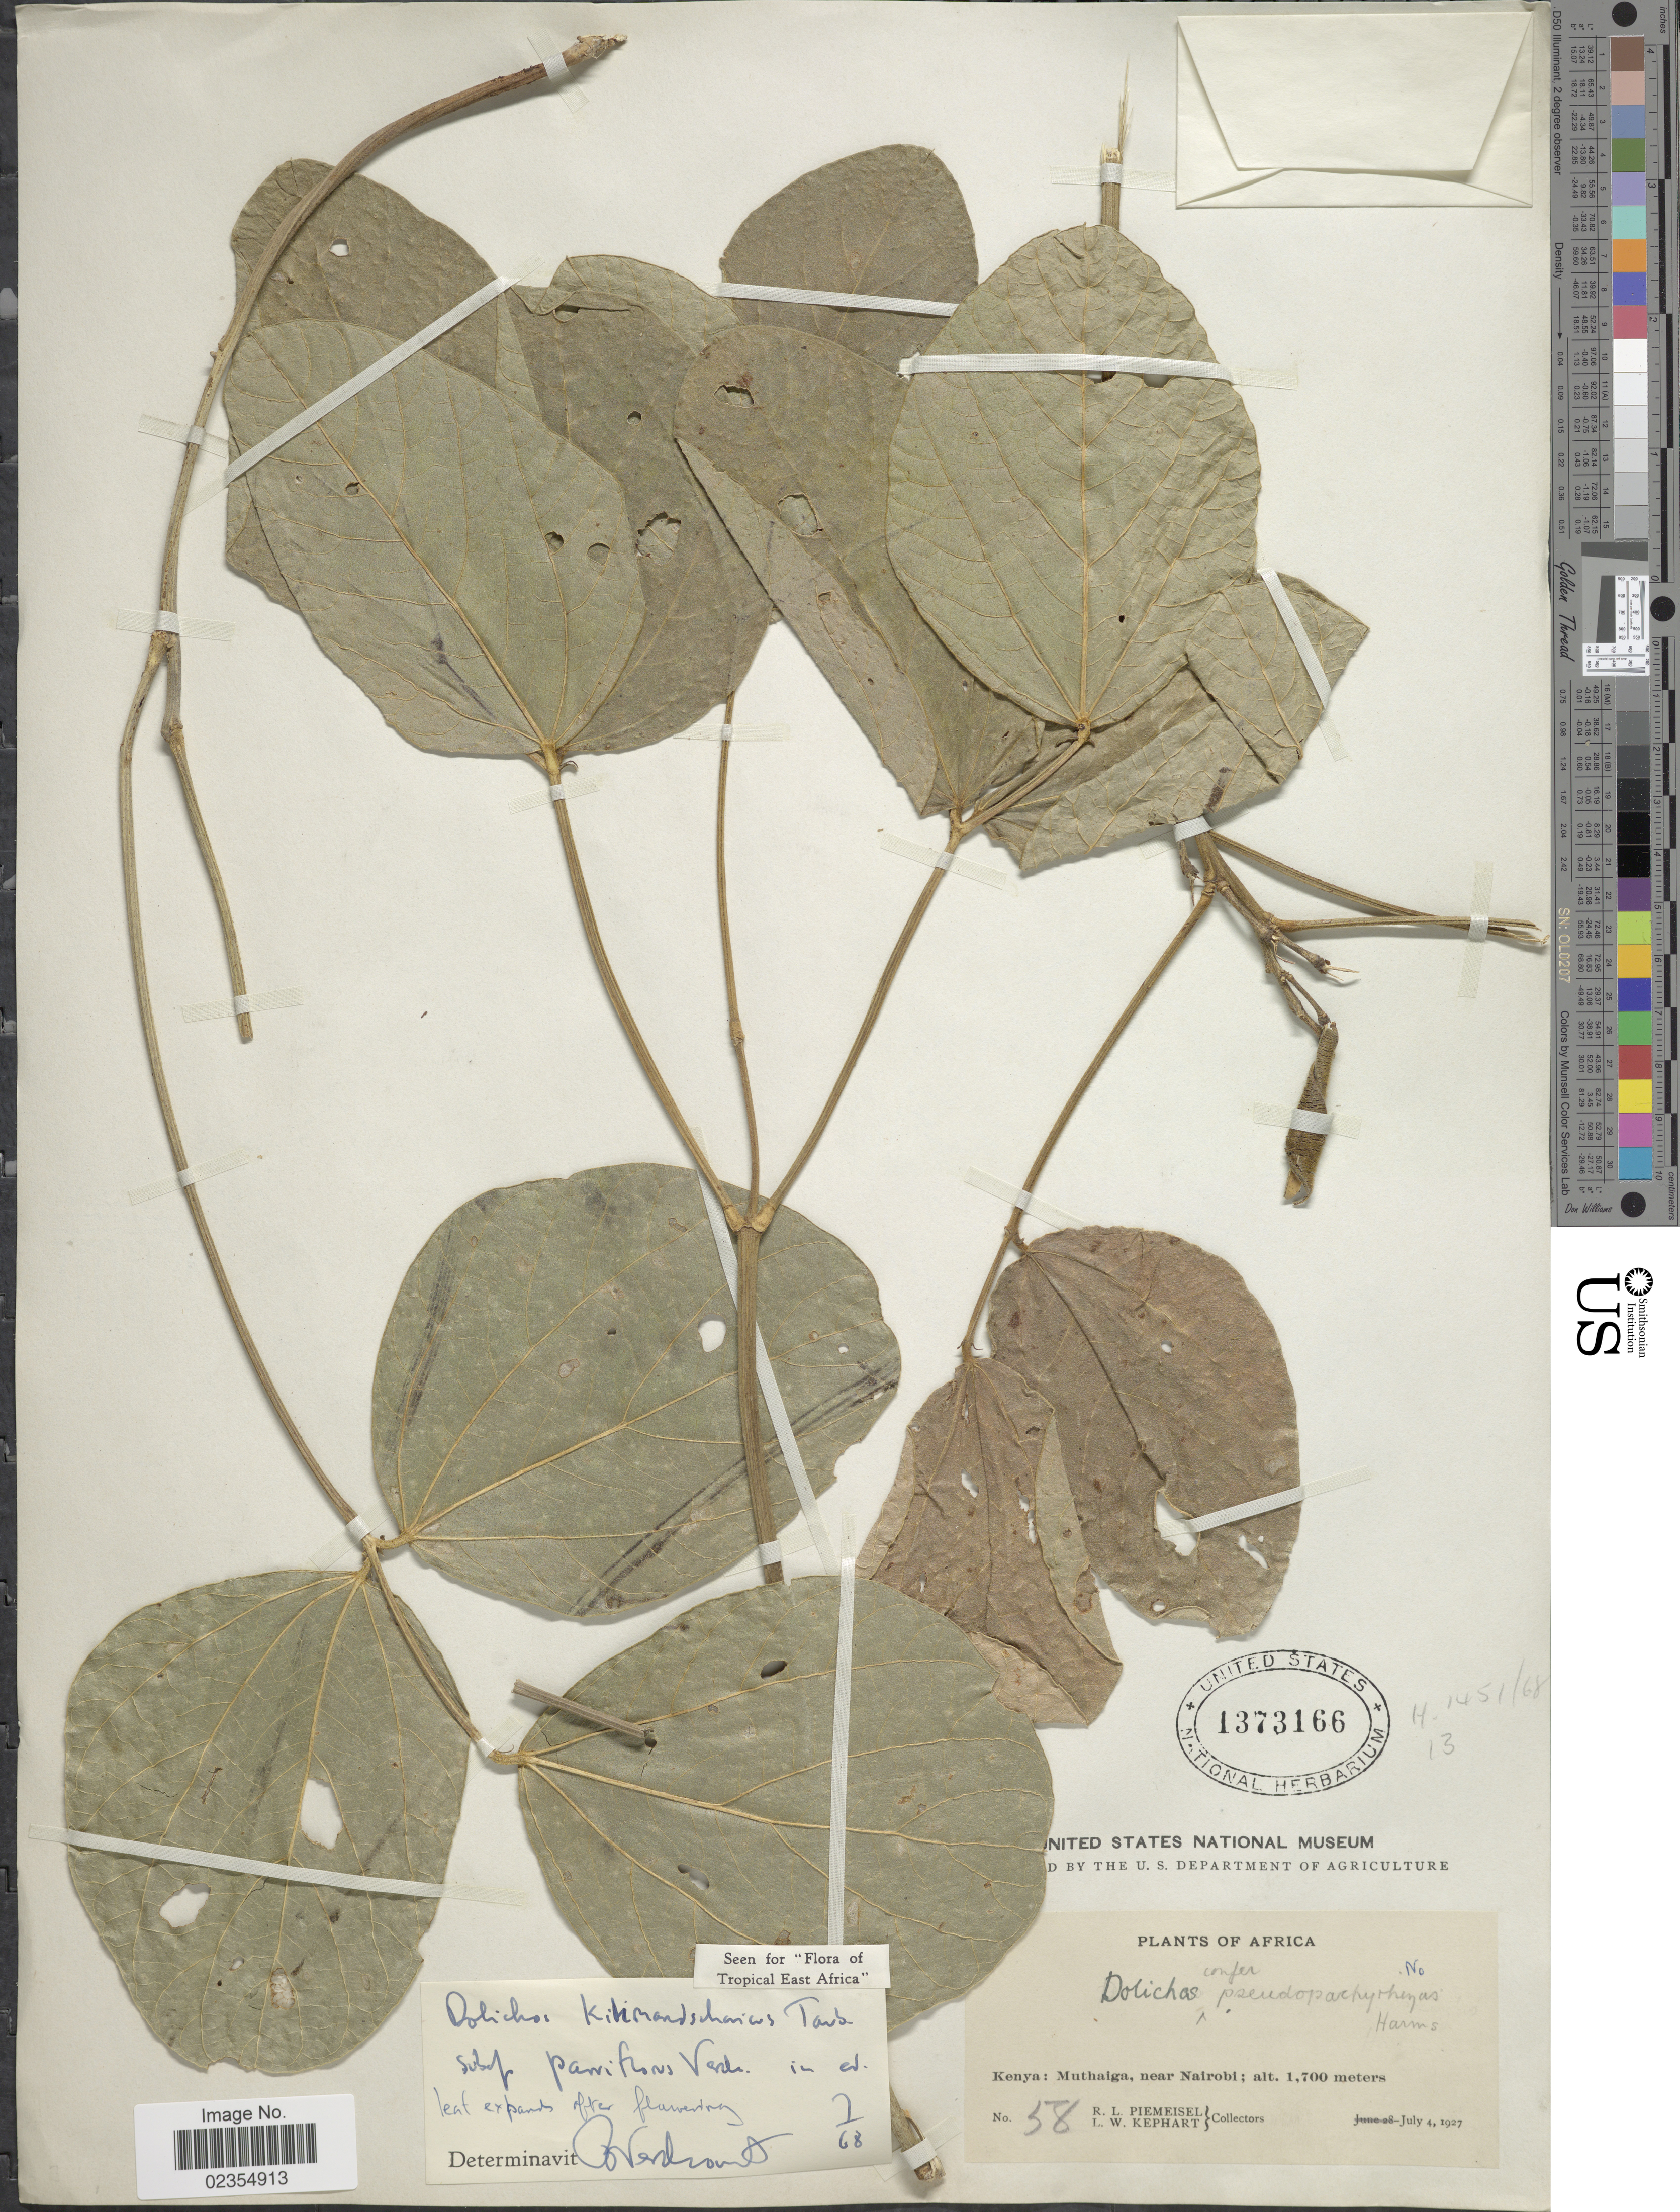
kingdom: Plantae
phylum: Tracheophyta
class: Magnoliopsida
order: Fabales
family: Fabaceae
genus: Dolichos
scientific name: Dolichos kilimandscharicus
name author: Taub.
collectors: R. L. Piemeisel & L. W. Kephart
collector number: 58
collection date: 1927-07-04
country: Kenya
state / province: Nairobi Area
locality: Muthaiga, near Nairobi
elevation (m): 1700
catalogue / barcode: US 1373166